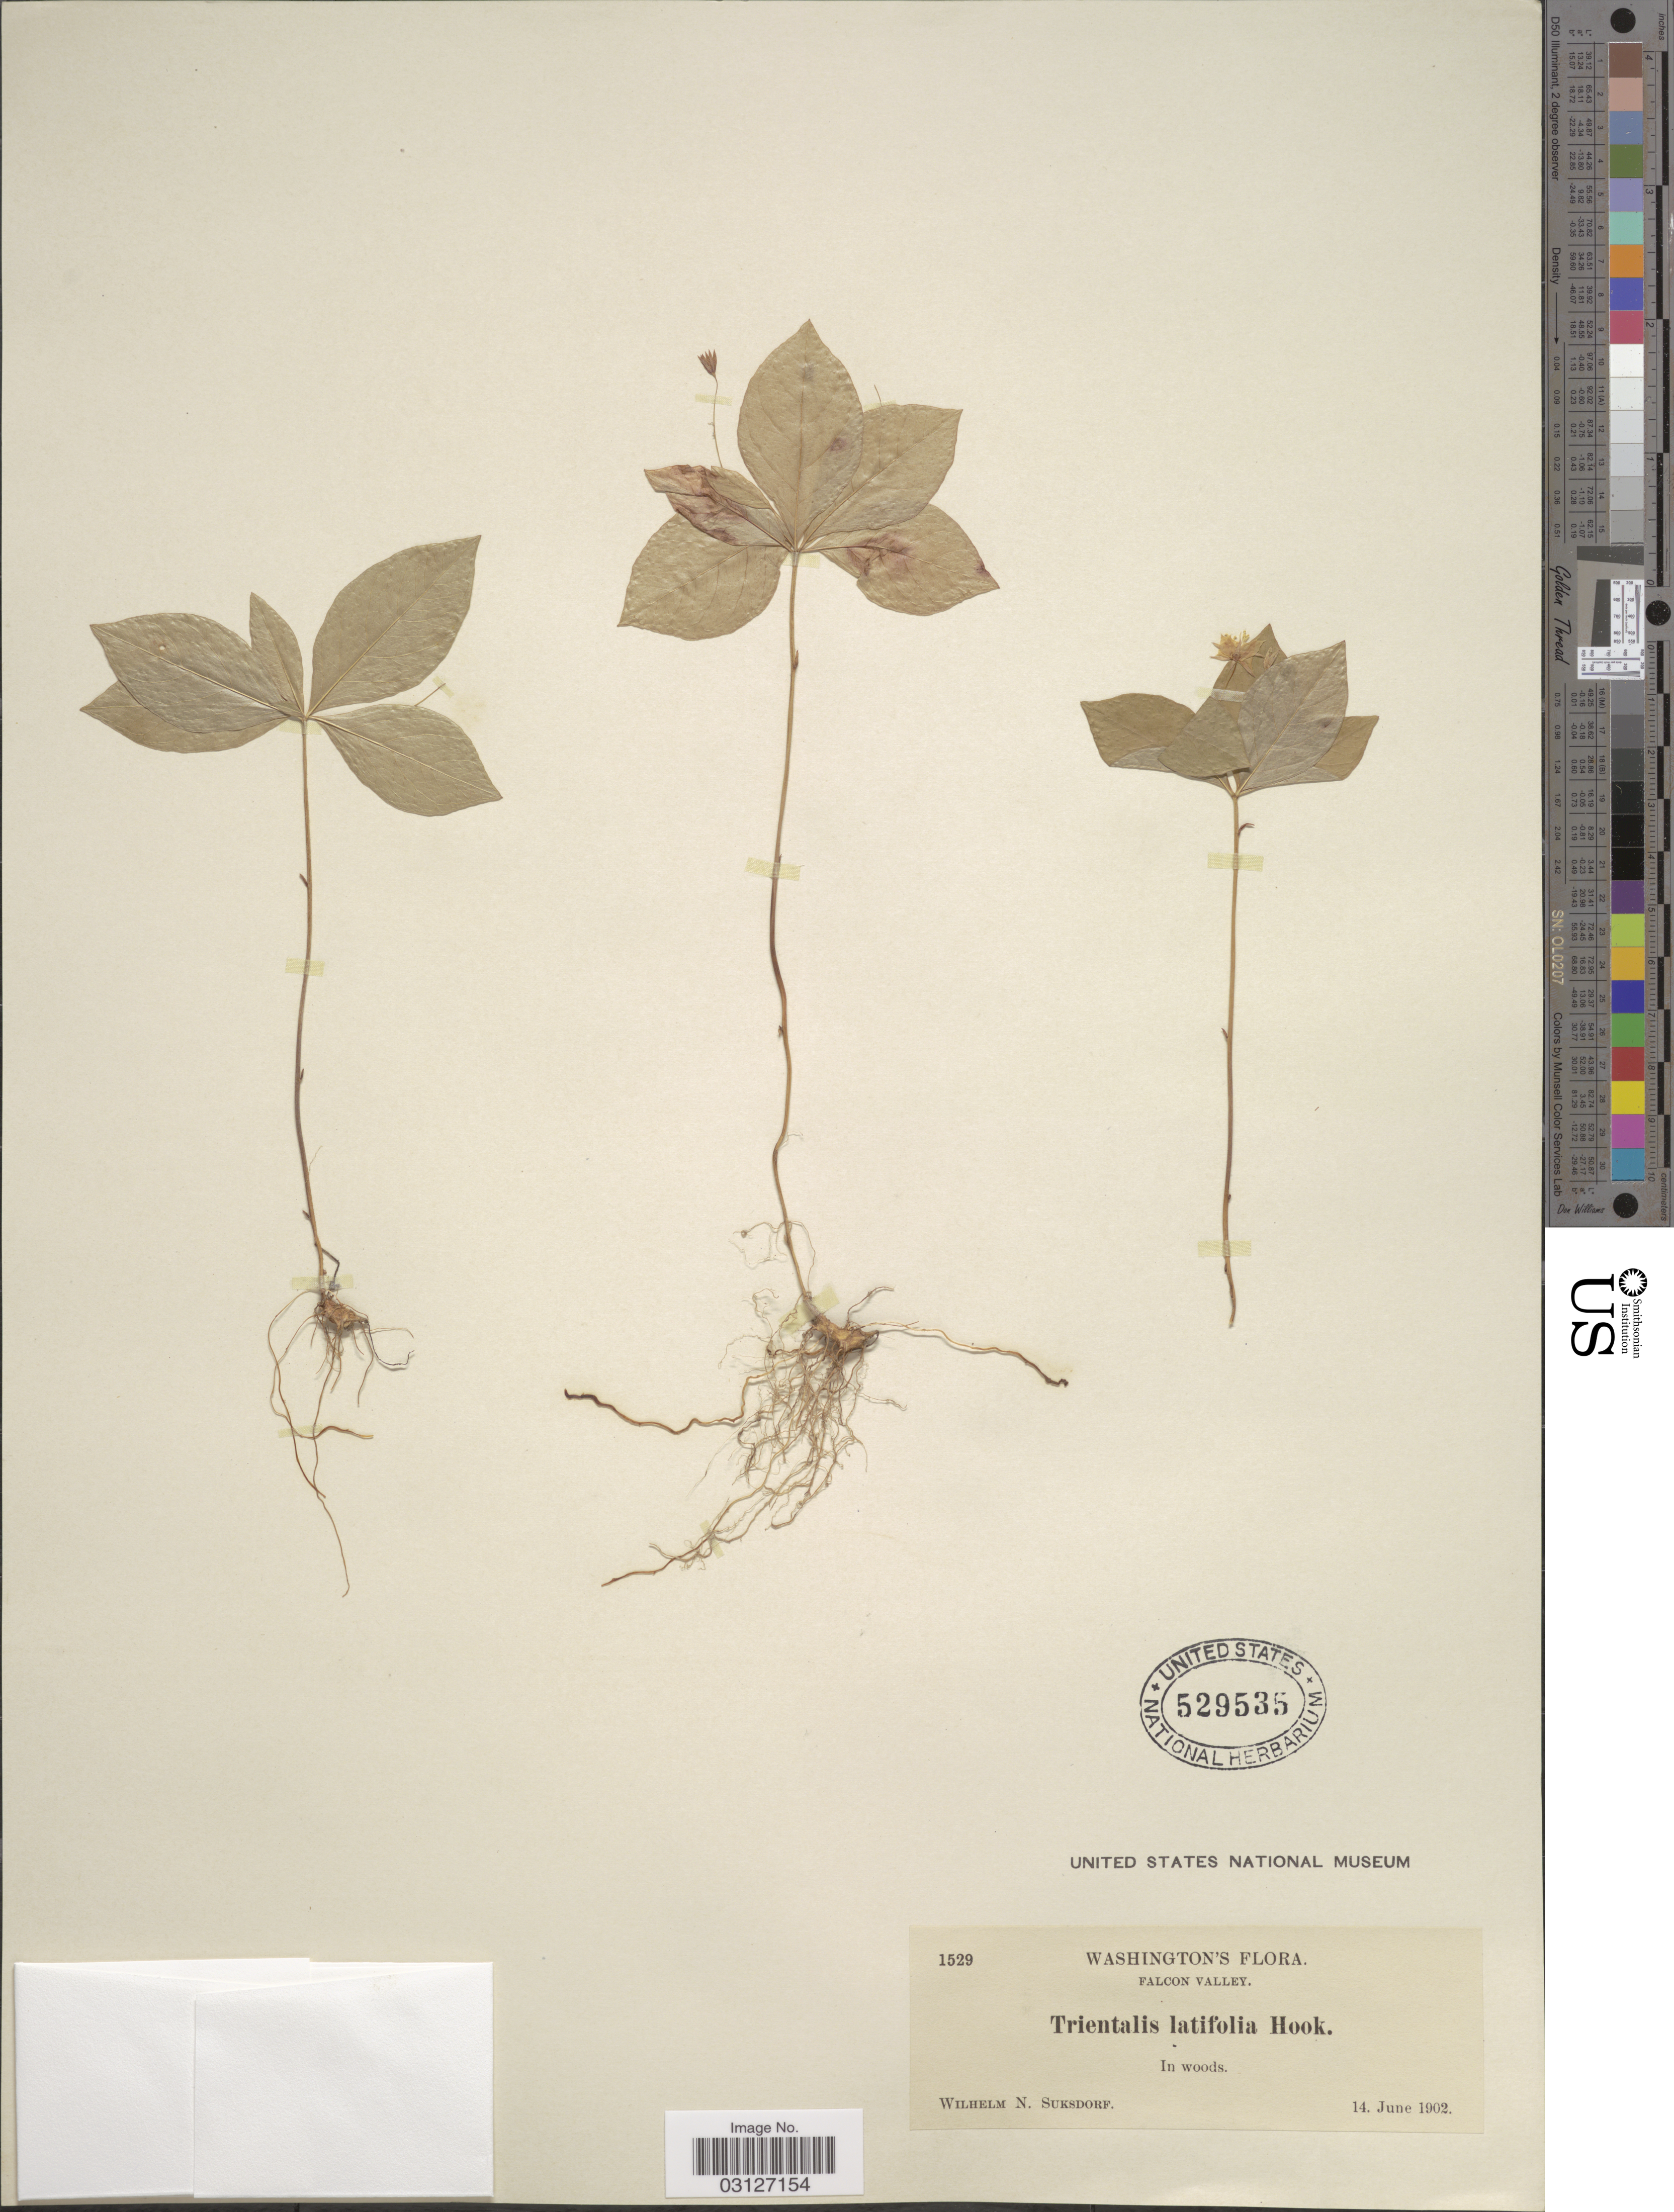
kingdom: Plantae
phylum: Tracheophyta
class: Magnoliopsida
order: Ericales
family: Primulaceae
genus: Trientalis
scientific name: Trientalis latifolia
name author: Hook.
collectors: W. N. Suksdorf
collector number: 1529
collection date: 1902-06-14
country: United States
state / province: Washington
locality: Falcon Valley.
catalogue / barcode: US 529535